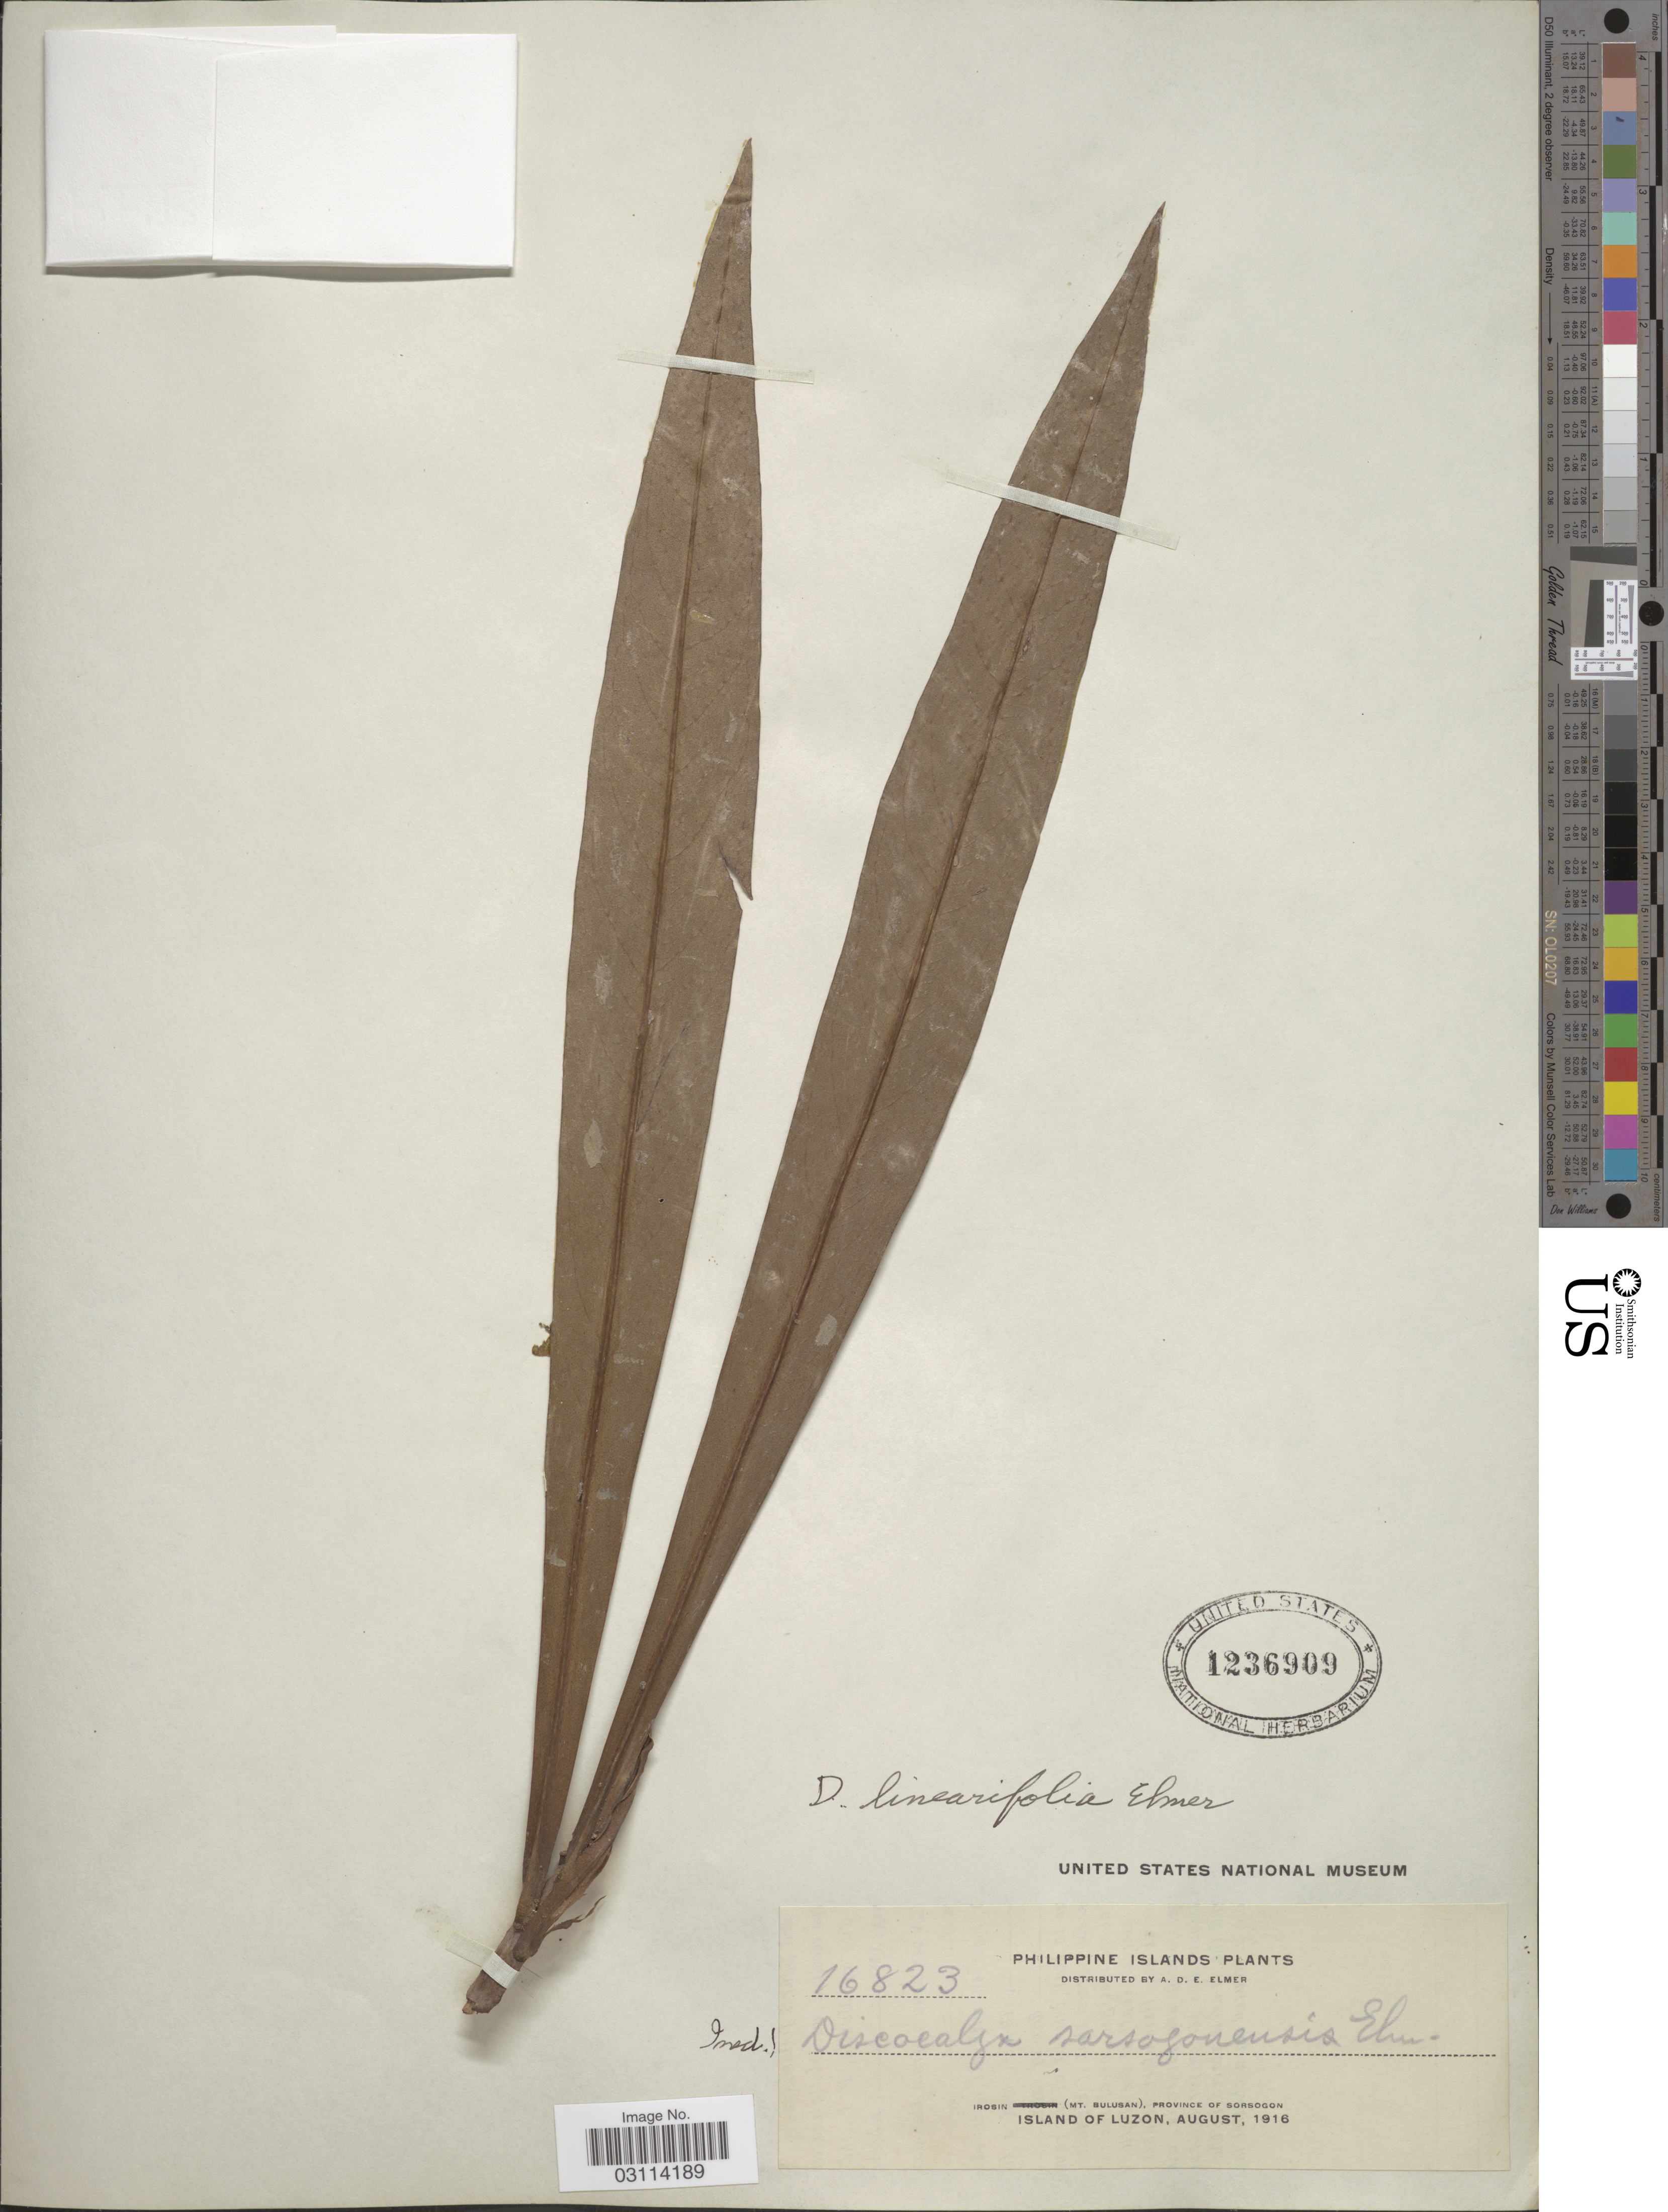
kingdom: Plantae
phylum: Tracheophyta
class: Magnoliopsida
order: Ericales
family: Primulaceae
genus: Discocalyx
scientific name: Discocalyx linearifolia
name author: Elmer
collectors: A. D. E. Elmer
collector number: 16823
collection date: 1916-08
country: Philippines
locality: Irosin (Mt. Bulusan), Province of Sorsogon. Island of Luzon.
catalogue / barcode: US 1236909